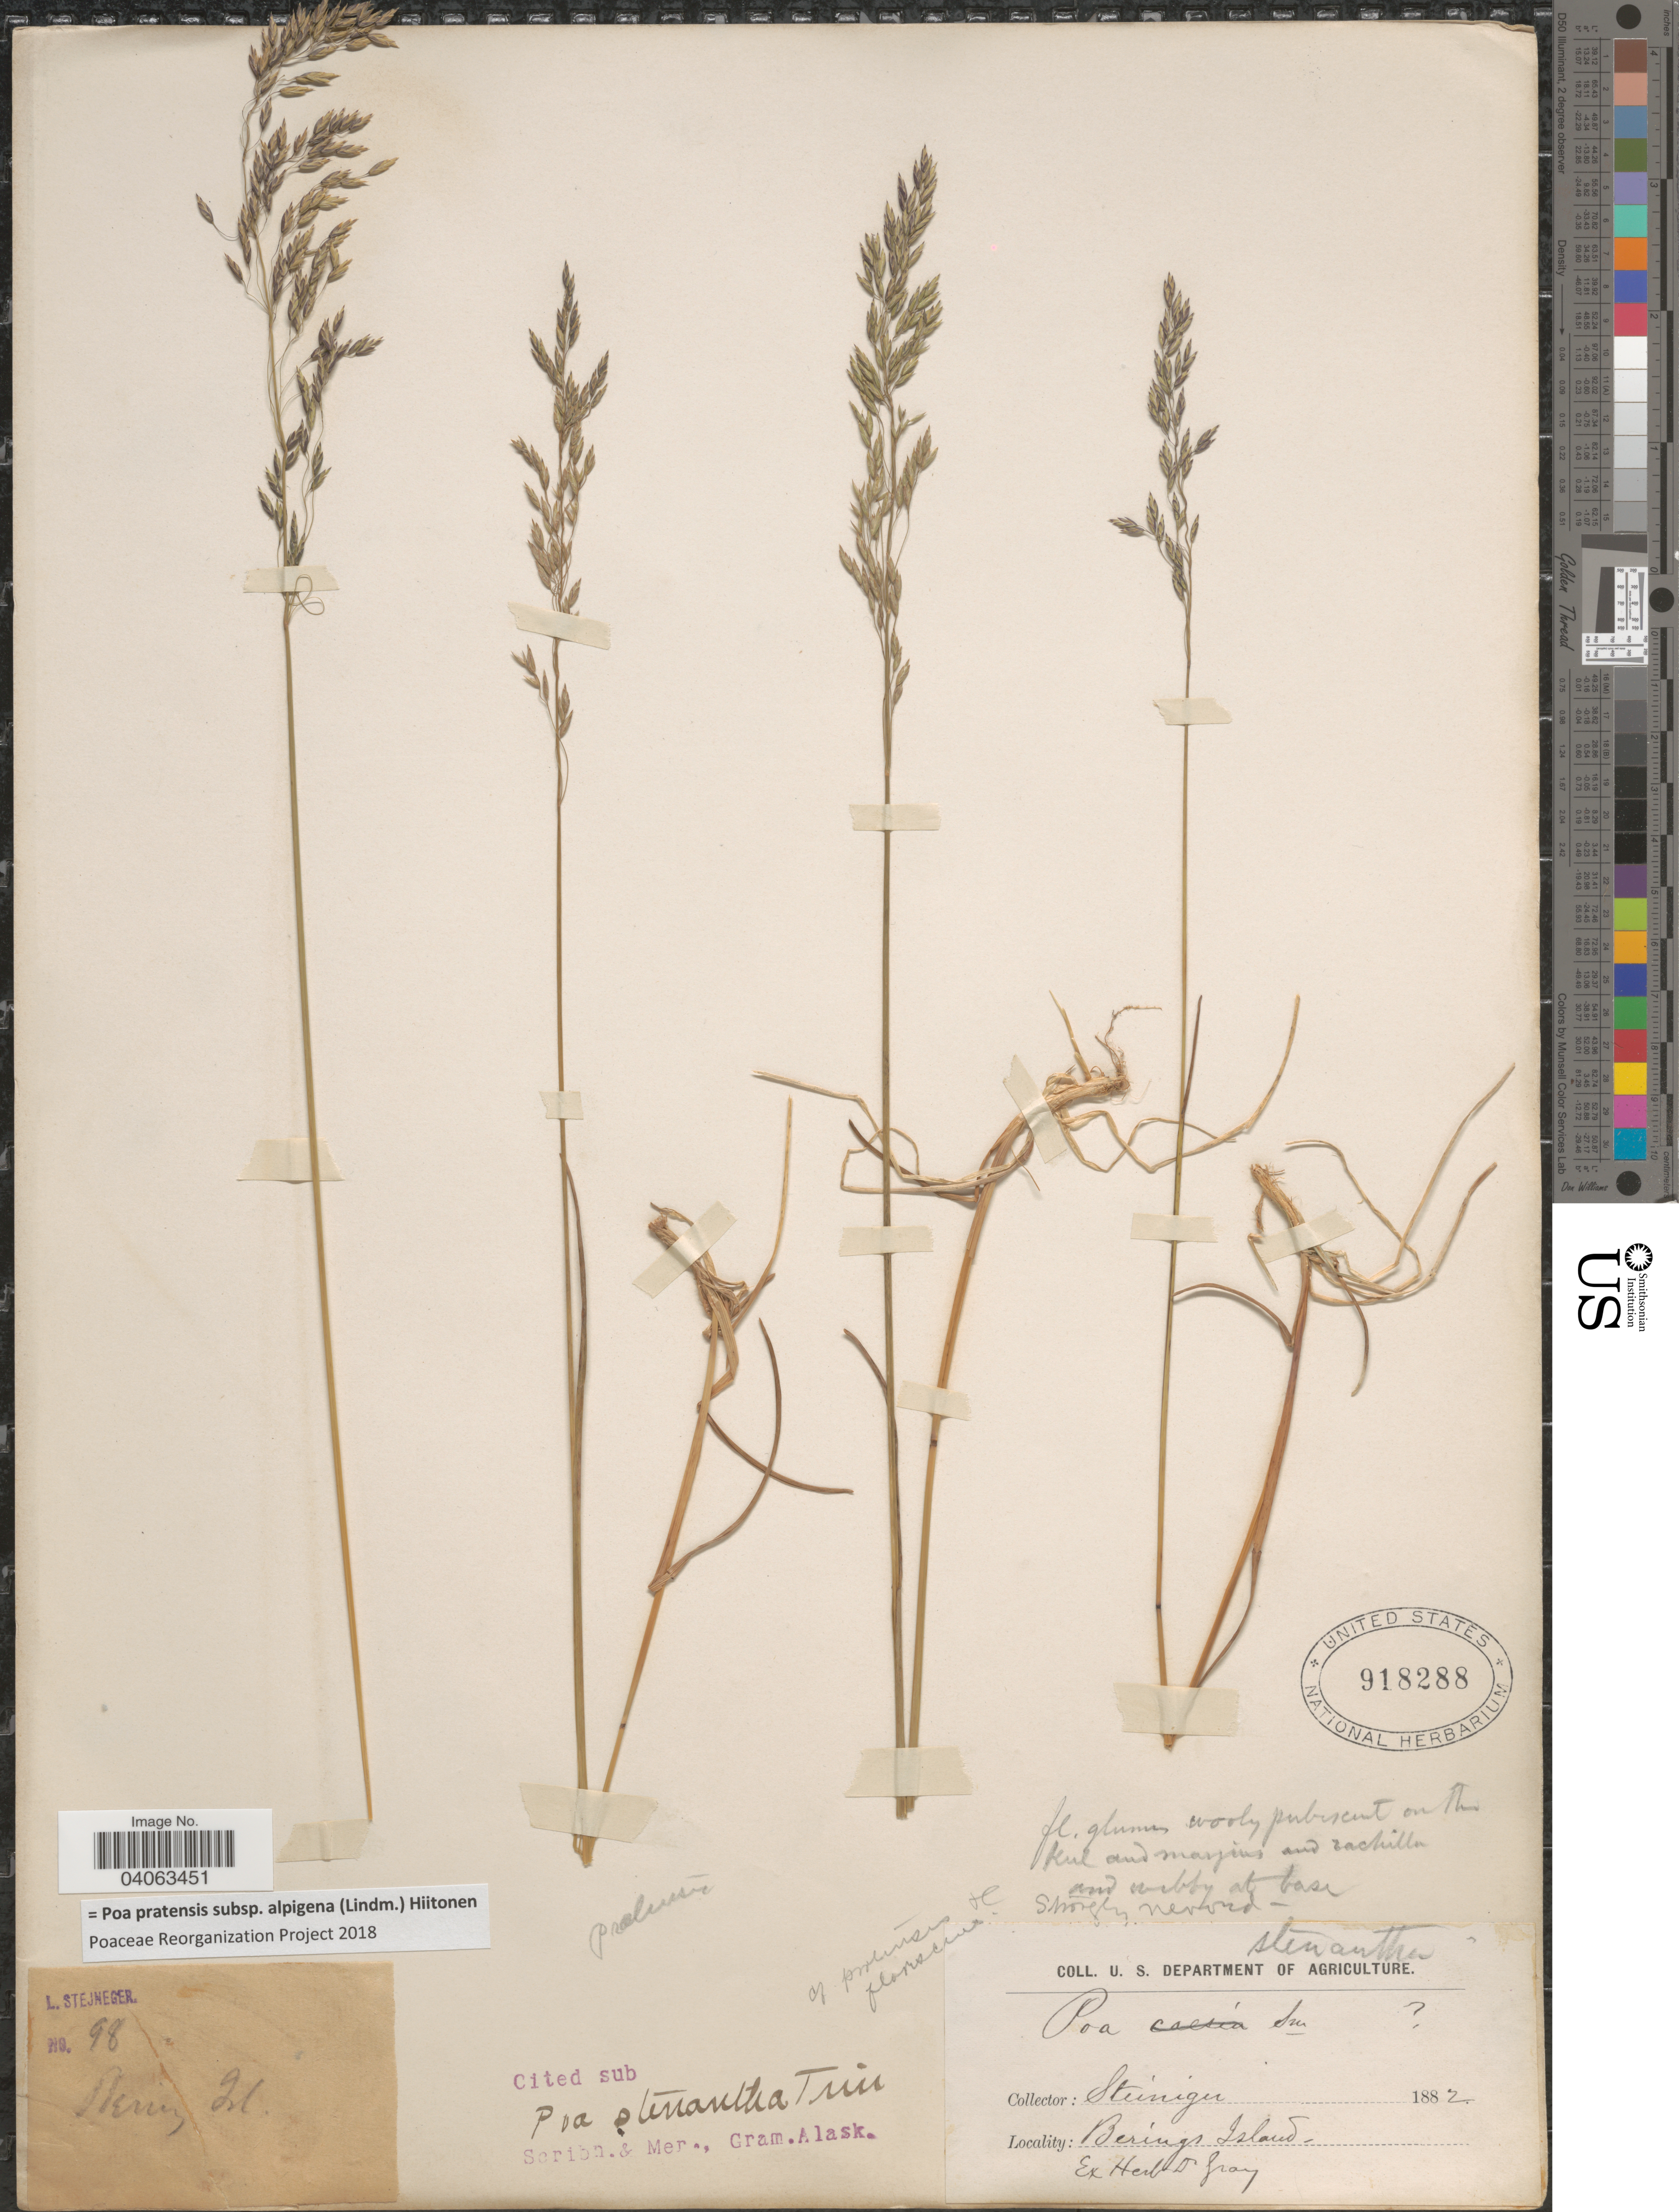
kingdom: Plantae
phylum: Tracheophyta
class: Liliopsida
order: Poales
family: Poaceae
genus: Poa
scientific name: Poa pratensis subsp. alpigena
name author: (Lindm.) Hiitonen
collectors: L. Stejneger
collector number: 98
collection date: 1882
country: Russian Federation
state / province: Kamchatka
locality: Berings Island.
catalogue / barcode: US 918288